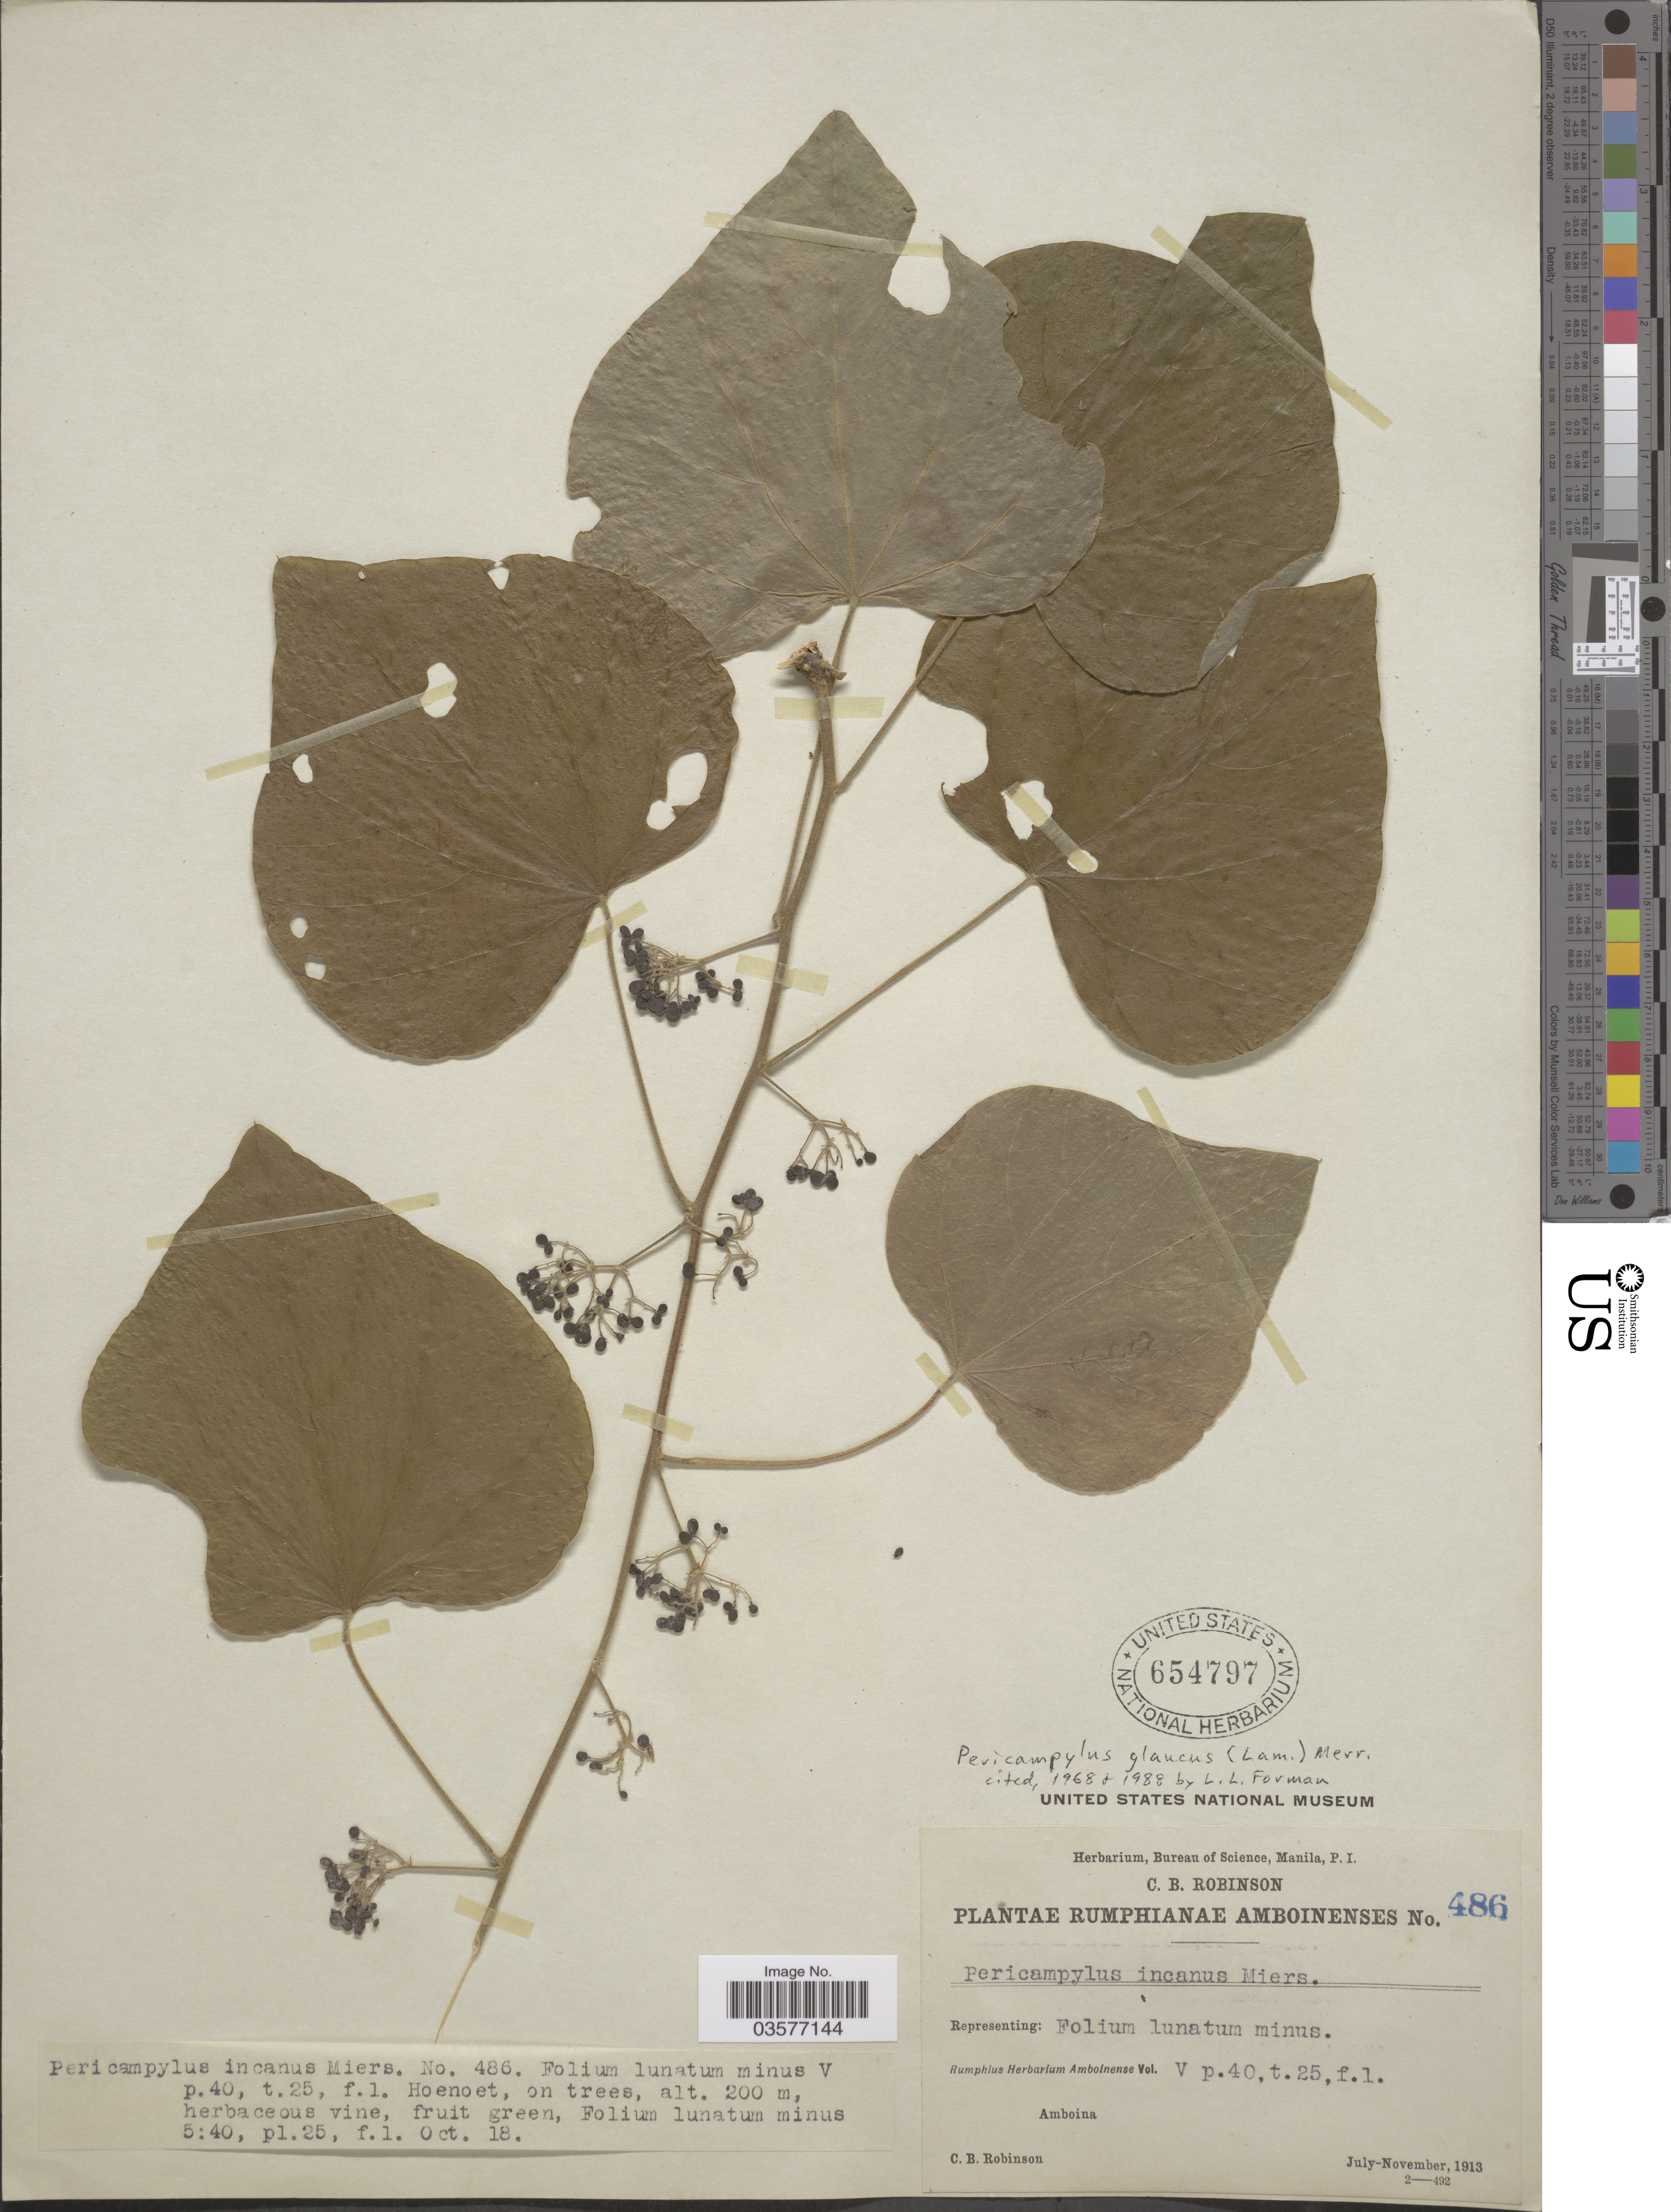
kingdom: Plantae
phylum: Tracheophyta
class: Magnoliopsida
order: Ranunculales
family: Menispermaceae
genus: Pericampylus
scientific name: Pericampylus glaucus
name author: (Lam.) Merr.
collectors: C. Robinson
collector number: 486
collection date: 1913-10-18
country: Indonesia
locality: Amboina.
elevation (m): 200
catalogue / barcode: US 654797